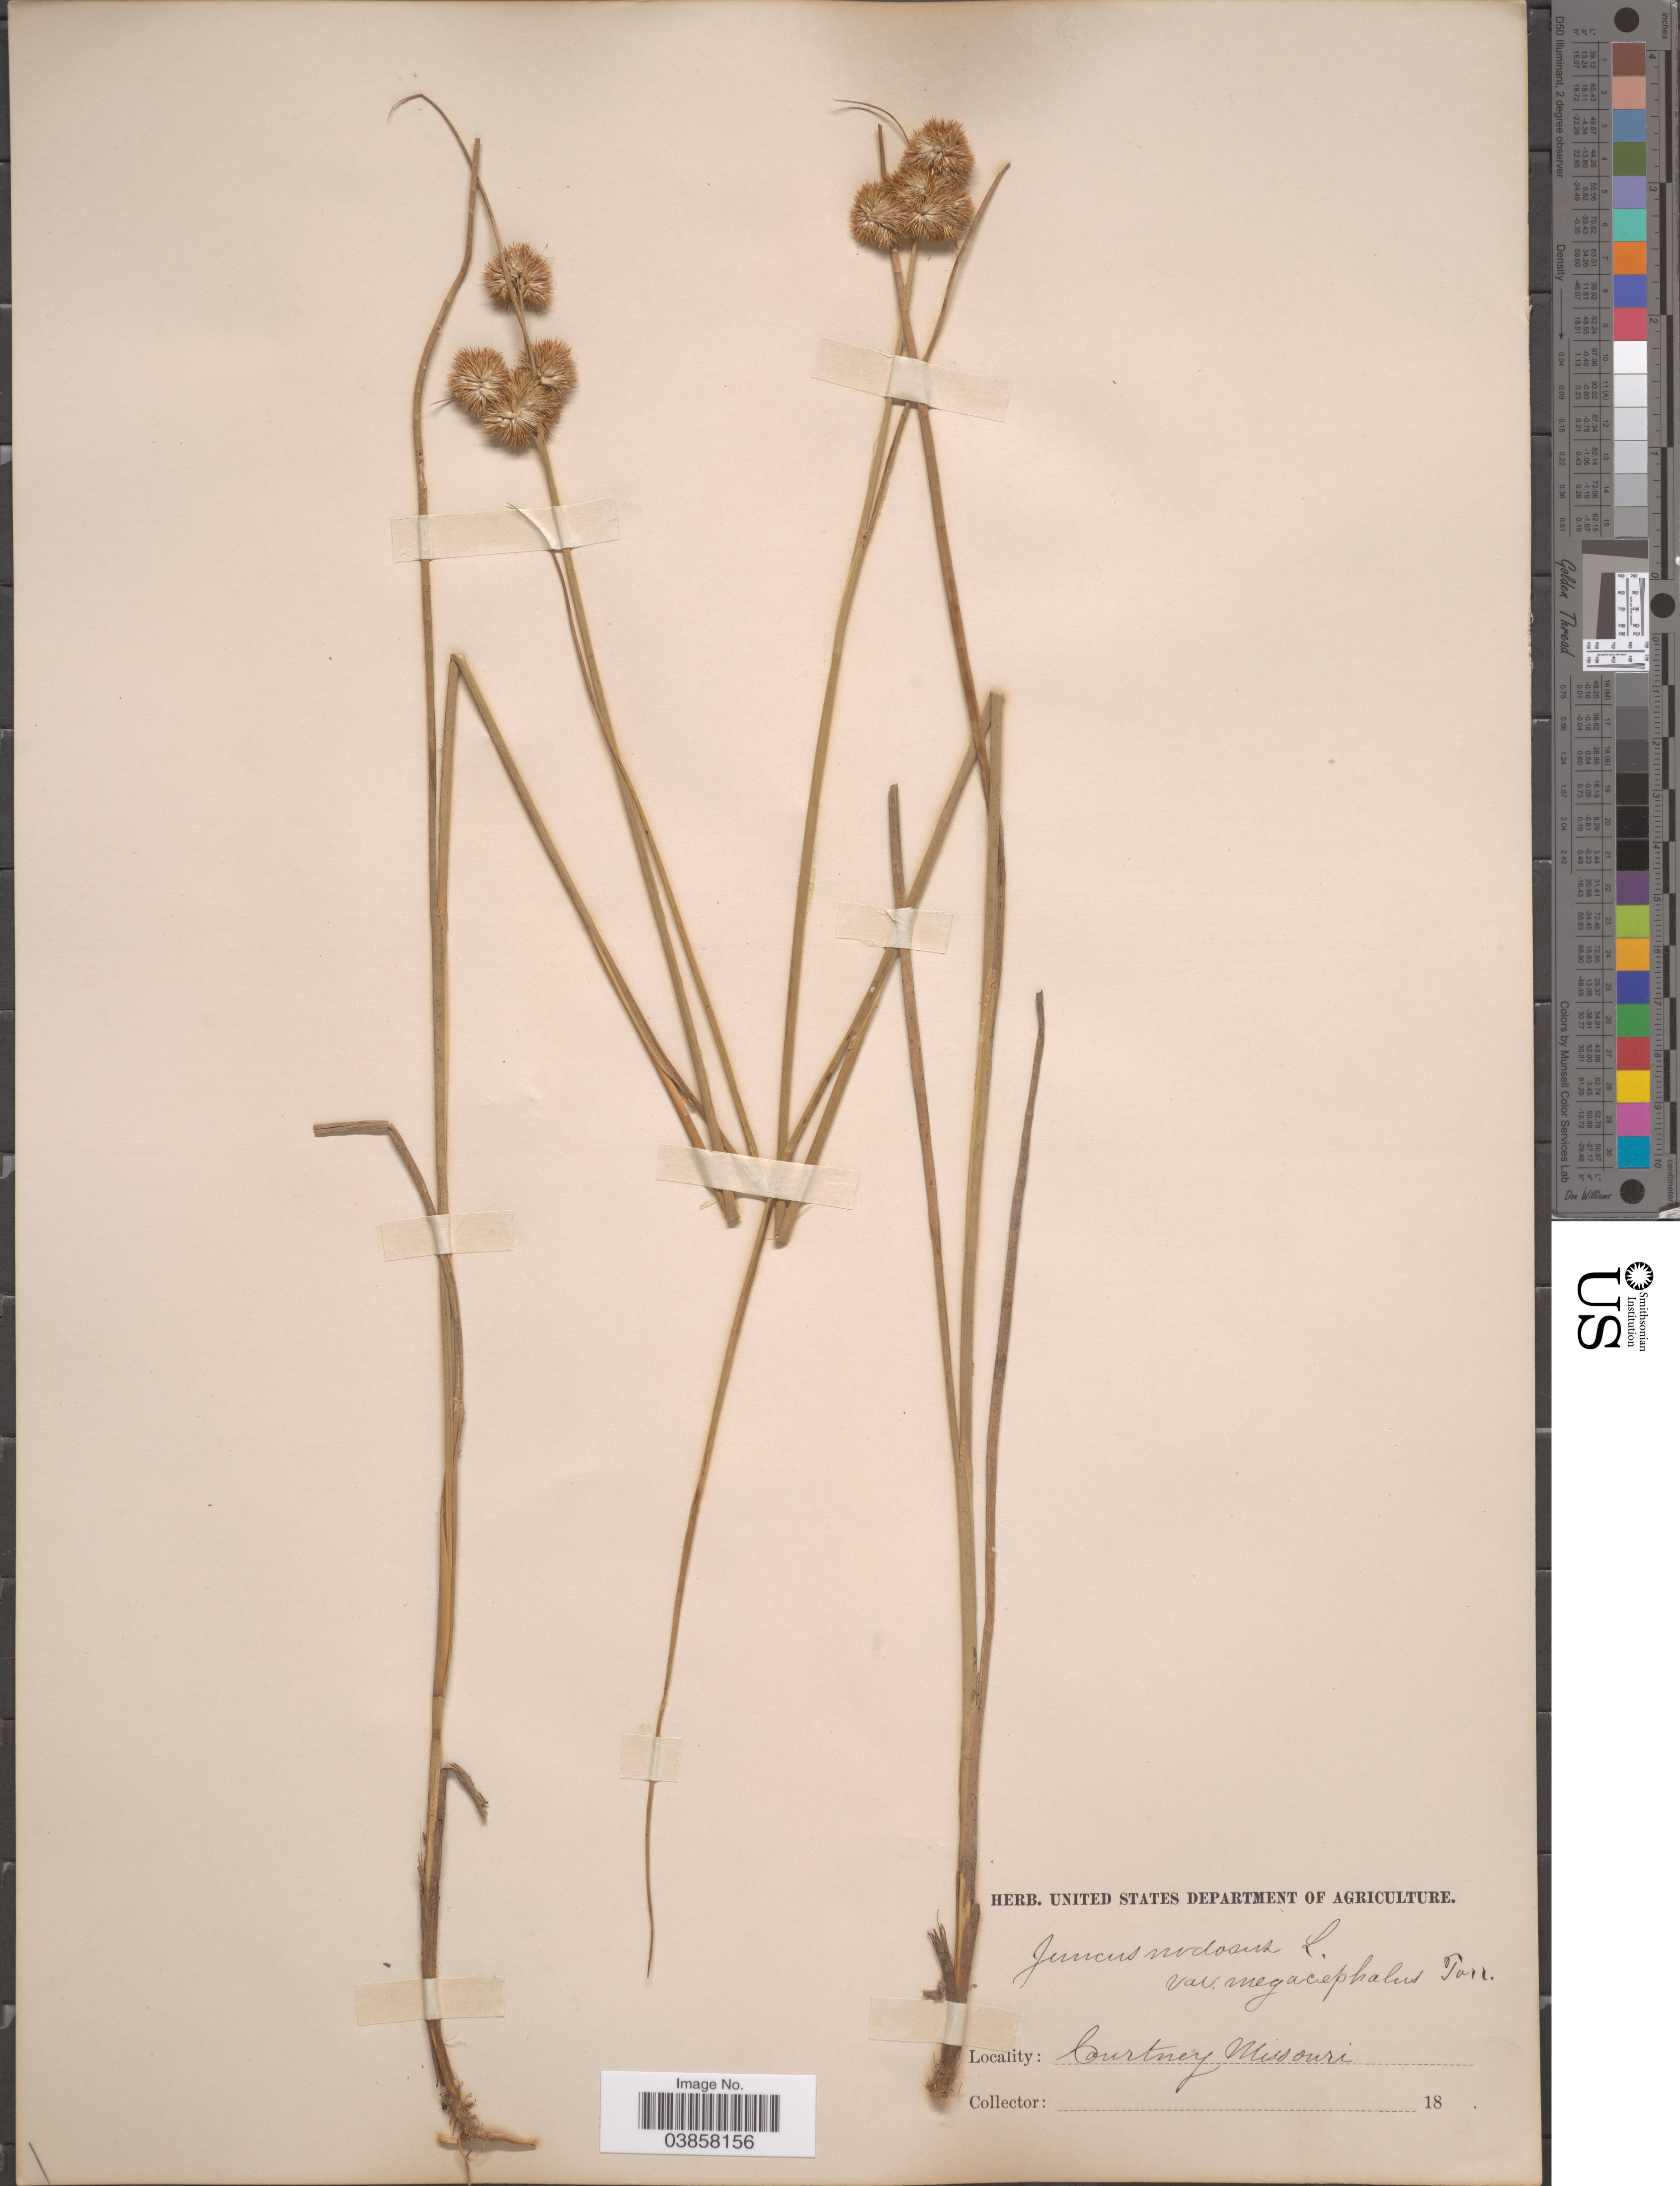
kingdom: Plantae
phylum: Tracheophyta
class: Liliopsida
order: Poales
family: Juncaceae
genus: Juncus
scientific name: Juncus torreyi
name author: Coville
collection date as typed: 18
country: United States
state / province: Missouri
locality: Courtney.